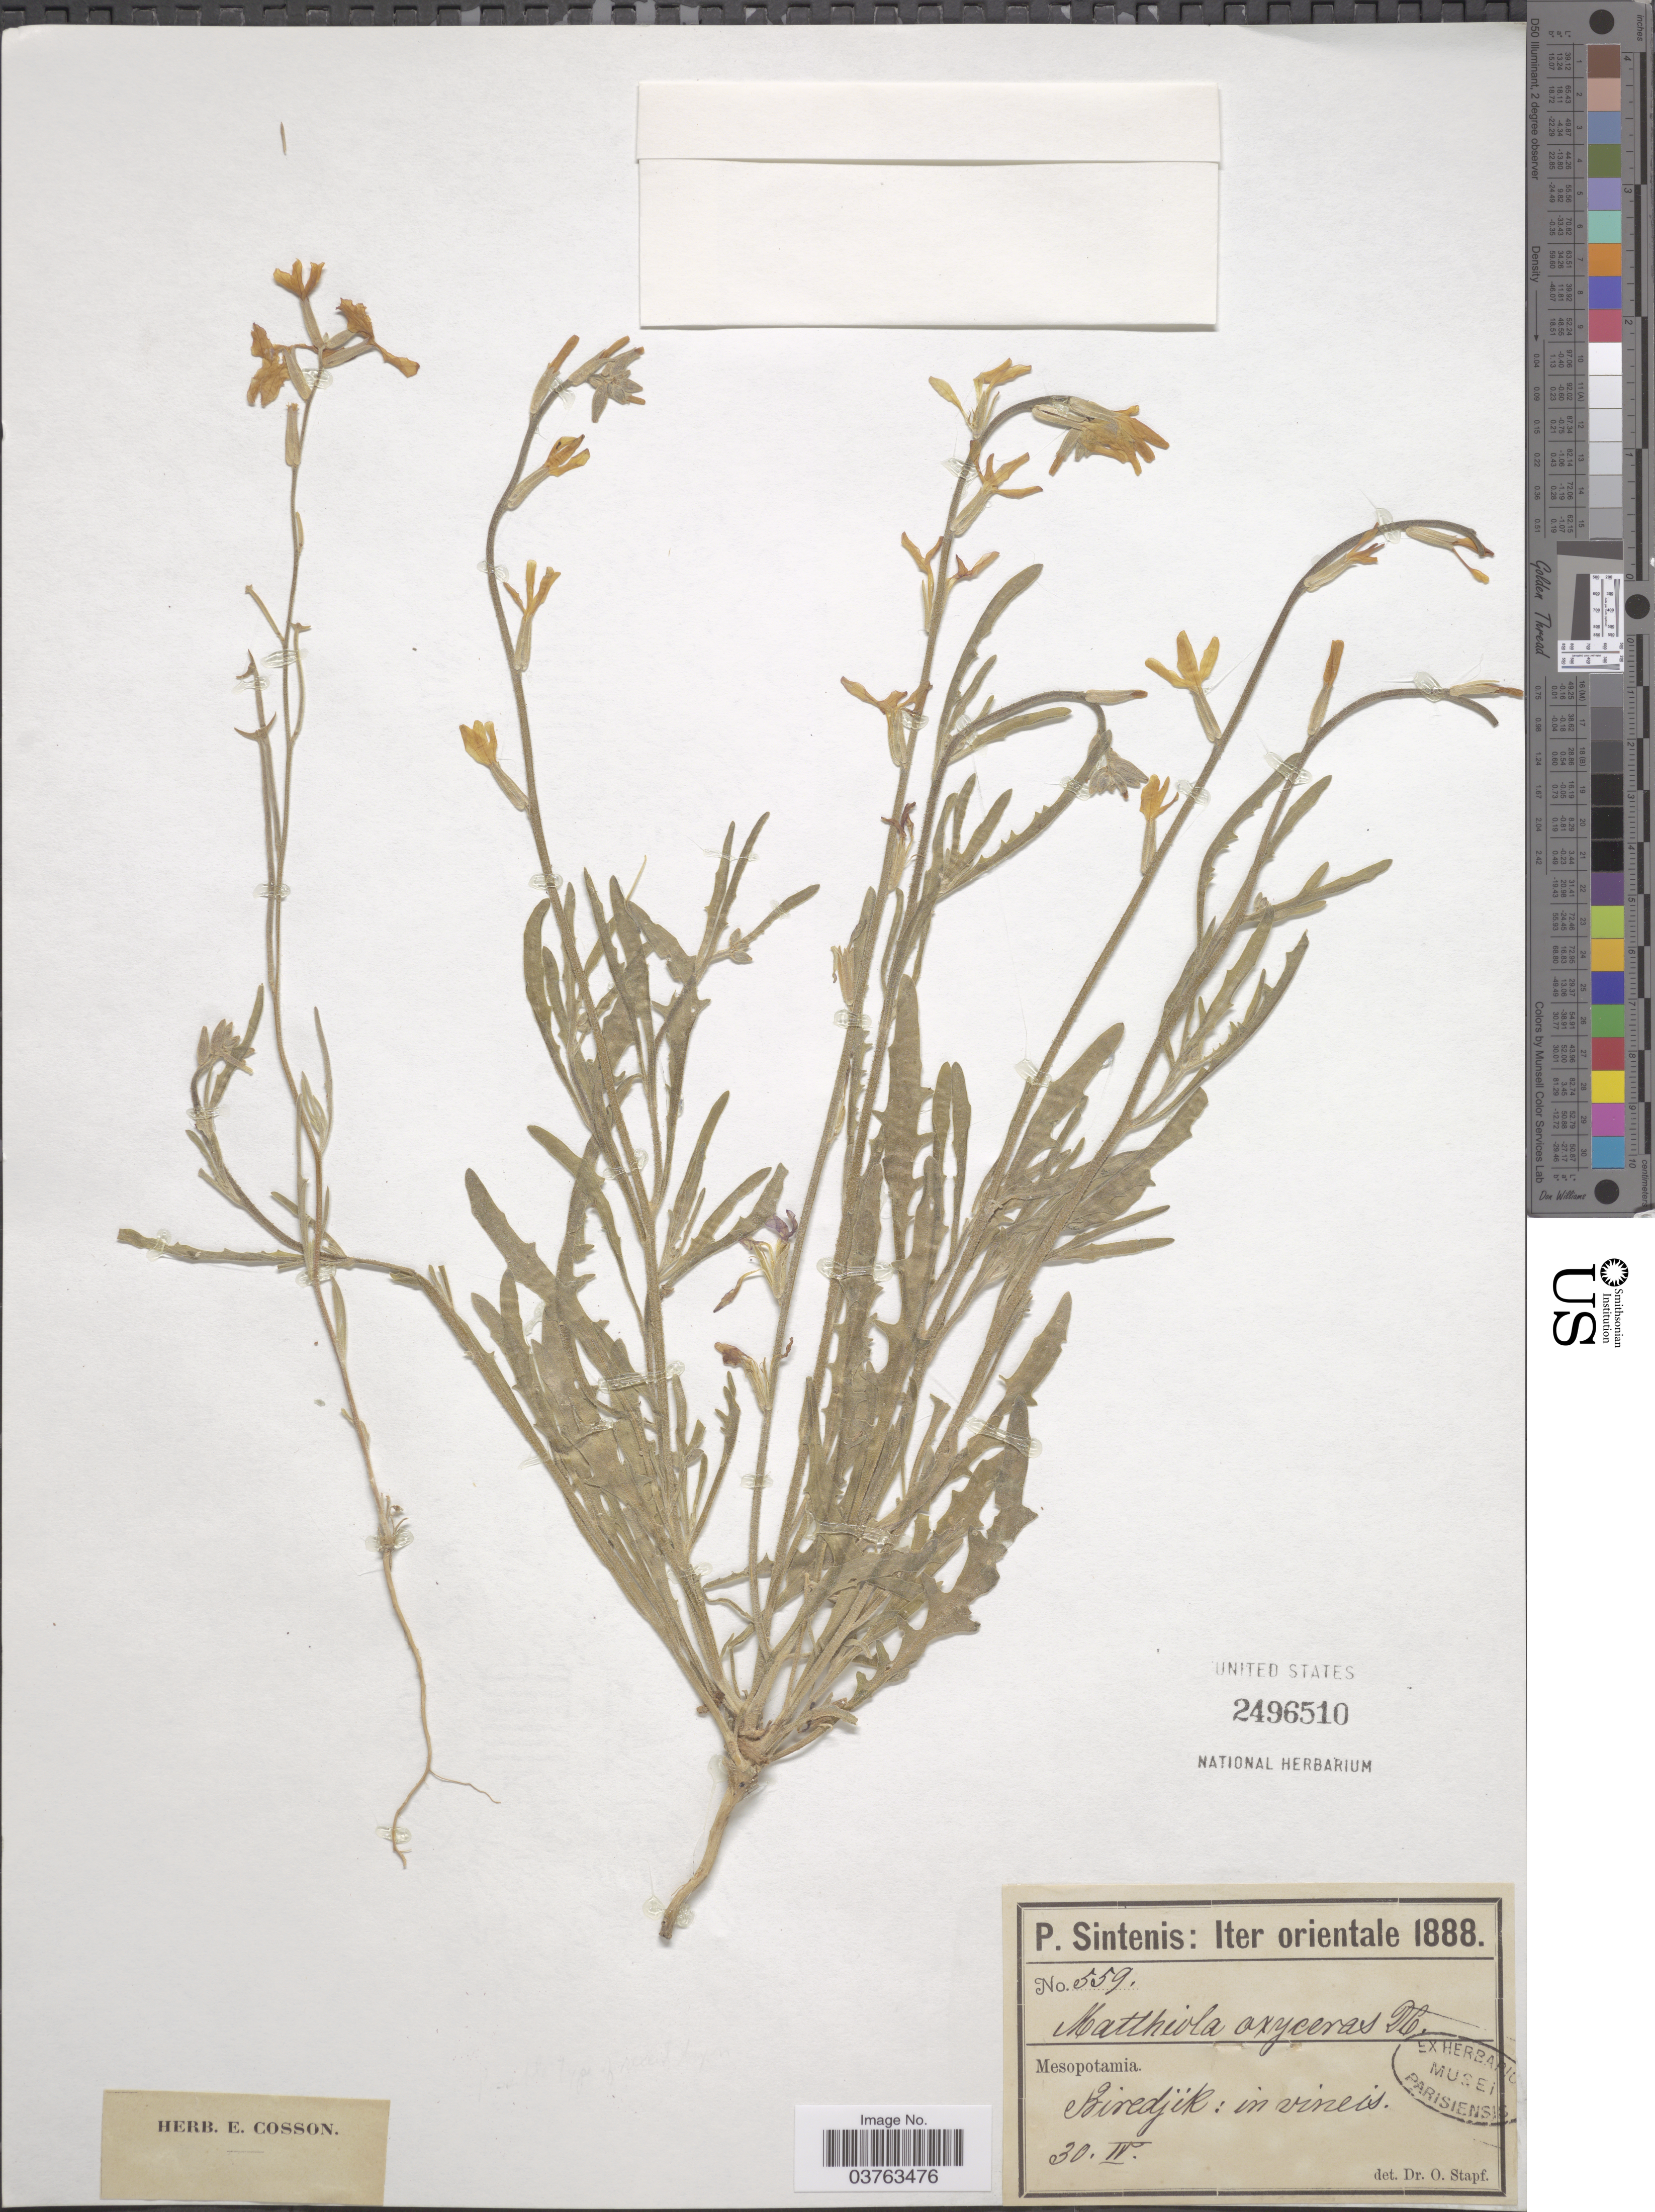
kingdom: Plantae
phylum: Tracheophyta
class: Magnoliopsida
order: Brassicales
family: Brassicaceae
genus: Matthiola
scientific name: Matthiola longipetala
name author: (Vent.) DC.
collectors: P. Sintenis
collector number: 559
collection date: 1888-04-30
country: Turkey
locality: Iter orientale. Mesopotamia. Biredjik: in vineis.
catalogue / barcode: US 2496510